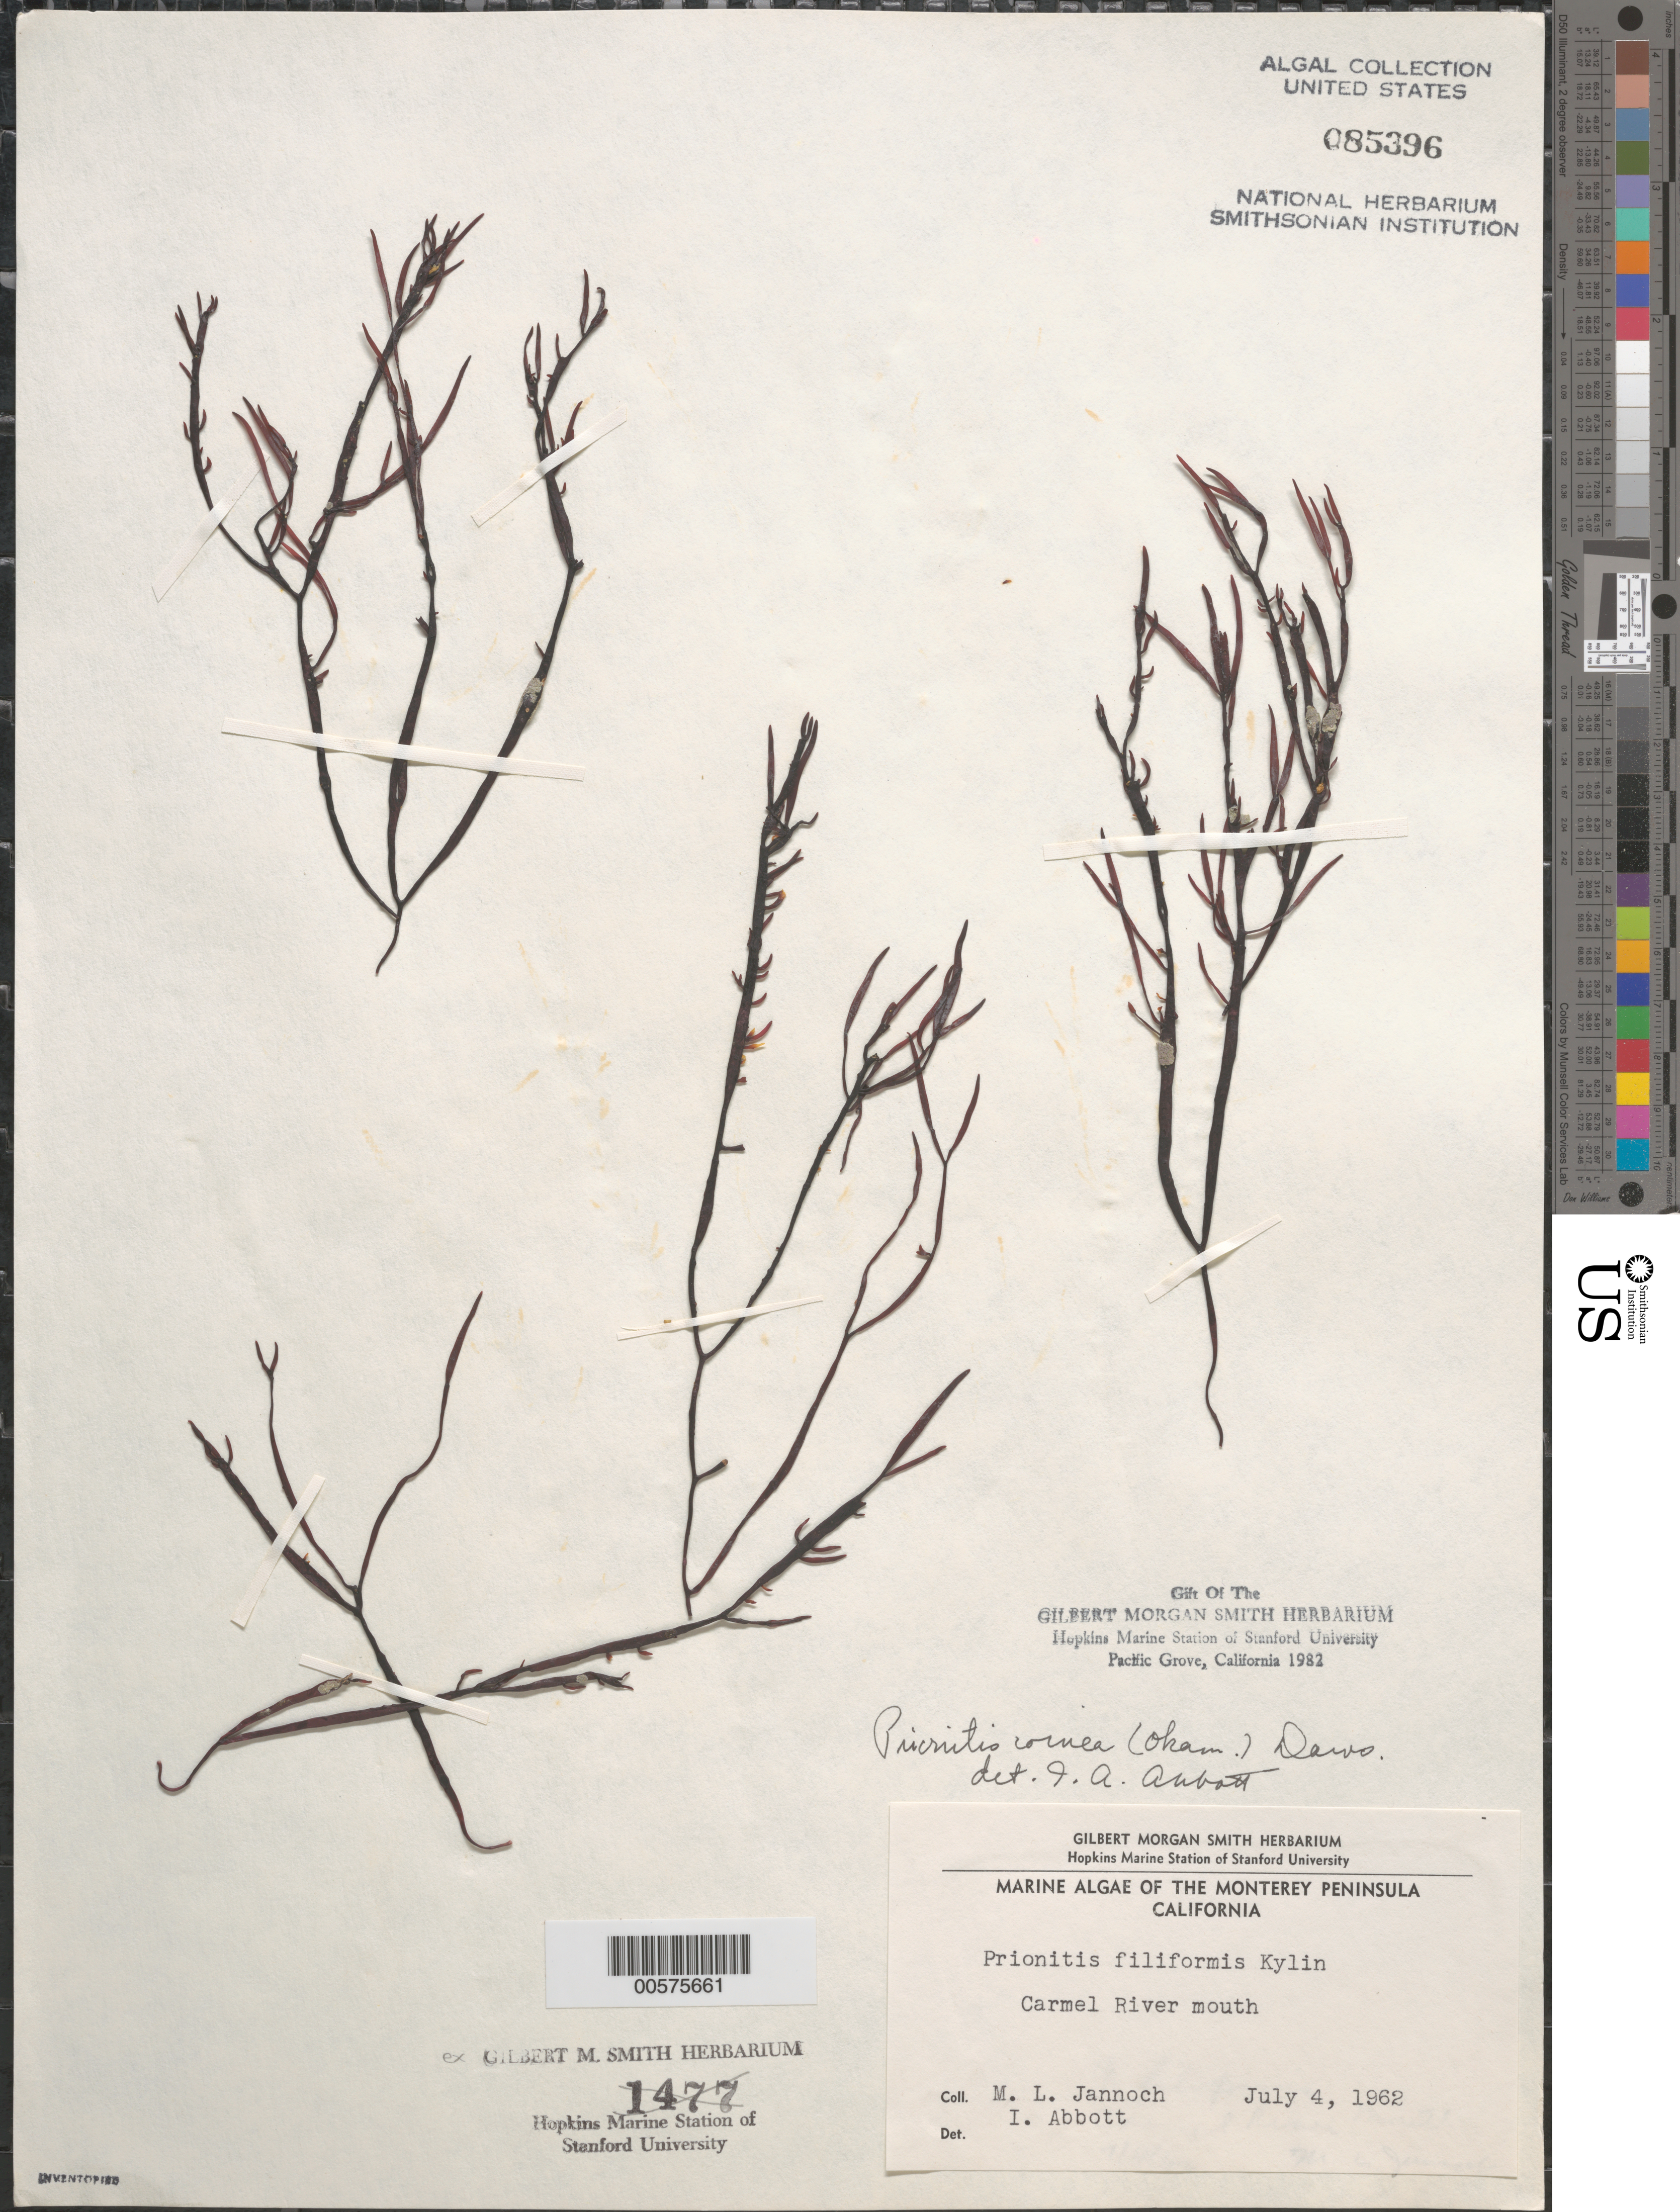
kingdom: Plantae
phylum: Rhodophyta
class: Florideophyceae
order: Halymeniales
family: Halymeniaceae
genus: Grateloupia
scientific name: Grateloupia cornea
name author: Okamura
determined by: Algae name updating Project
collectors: M. Jannoch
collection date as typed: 04 Jul 1962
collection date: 1962-07-04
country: United States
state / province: California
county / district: Monterey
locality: Carmel River mouth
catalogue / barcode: US 85396